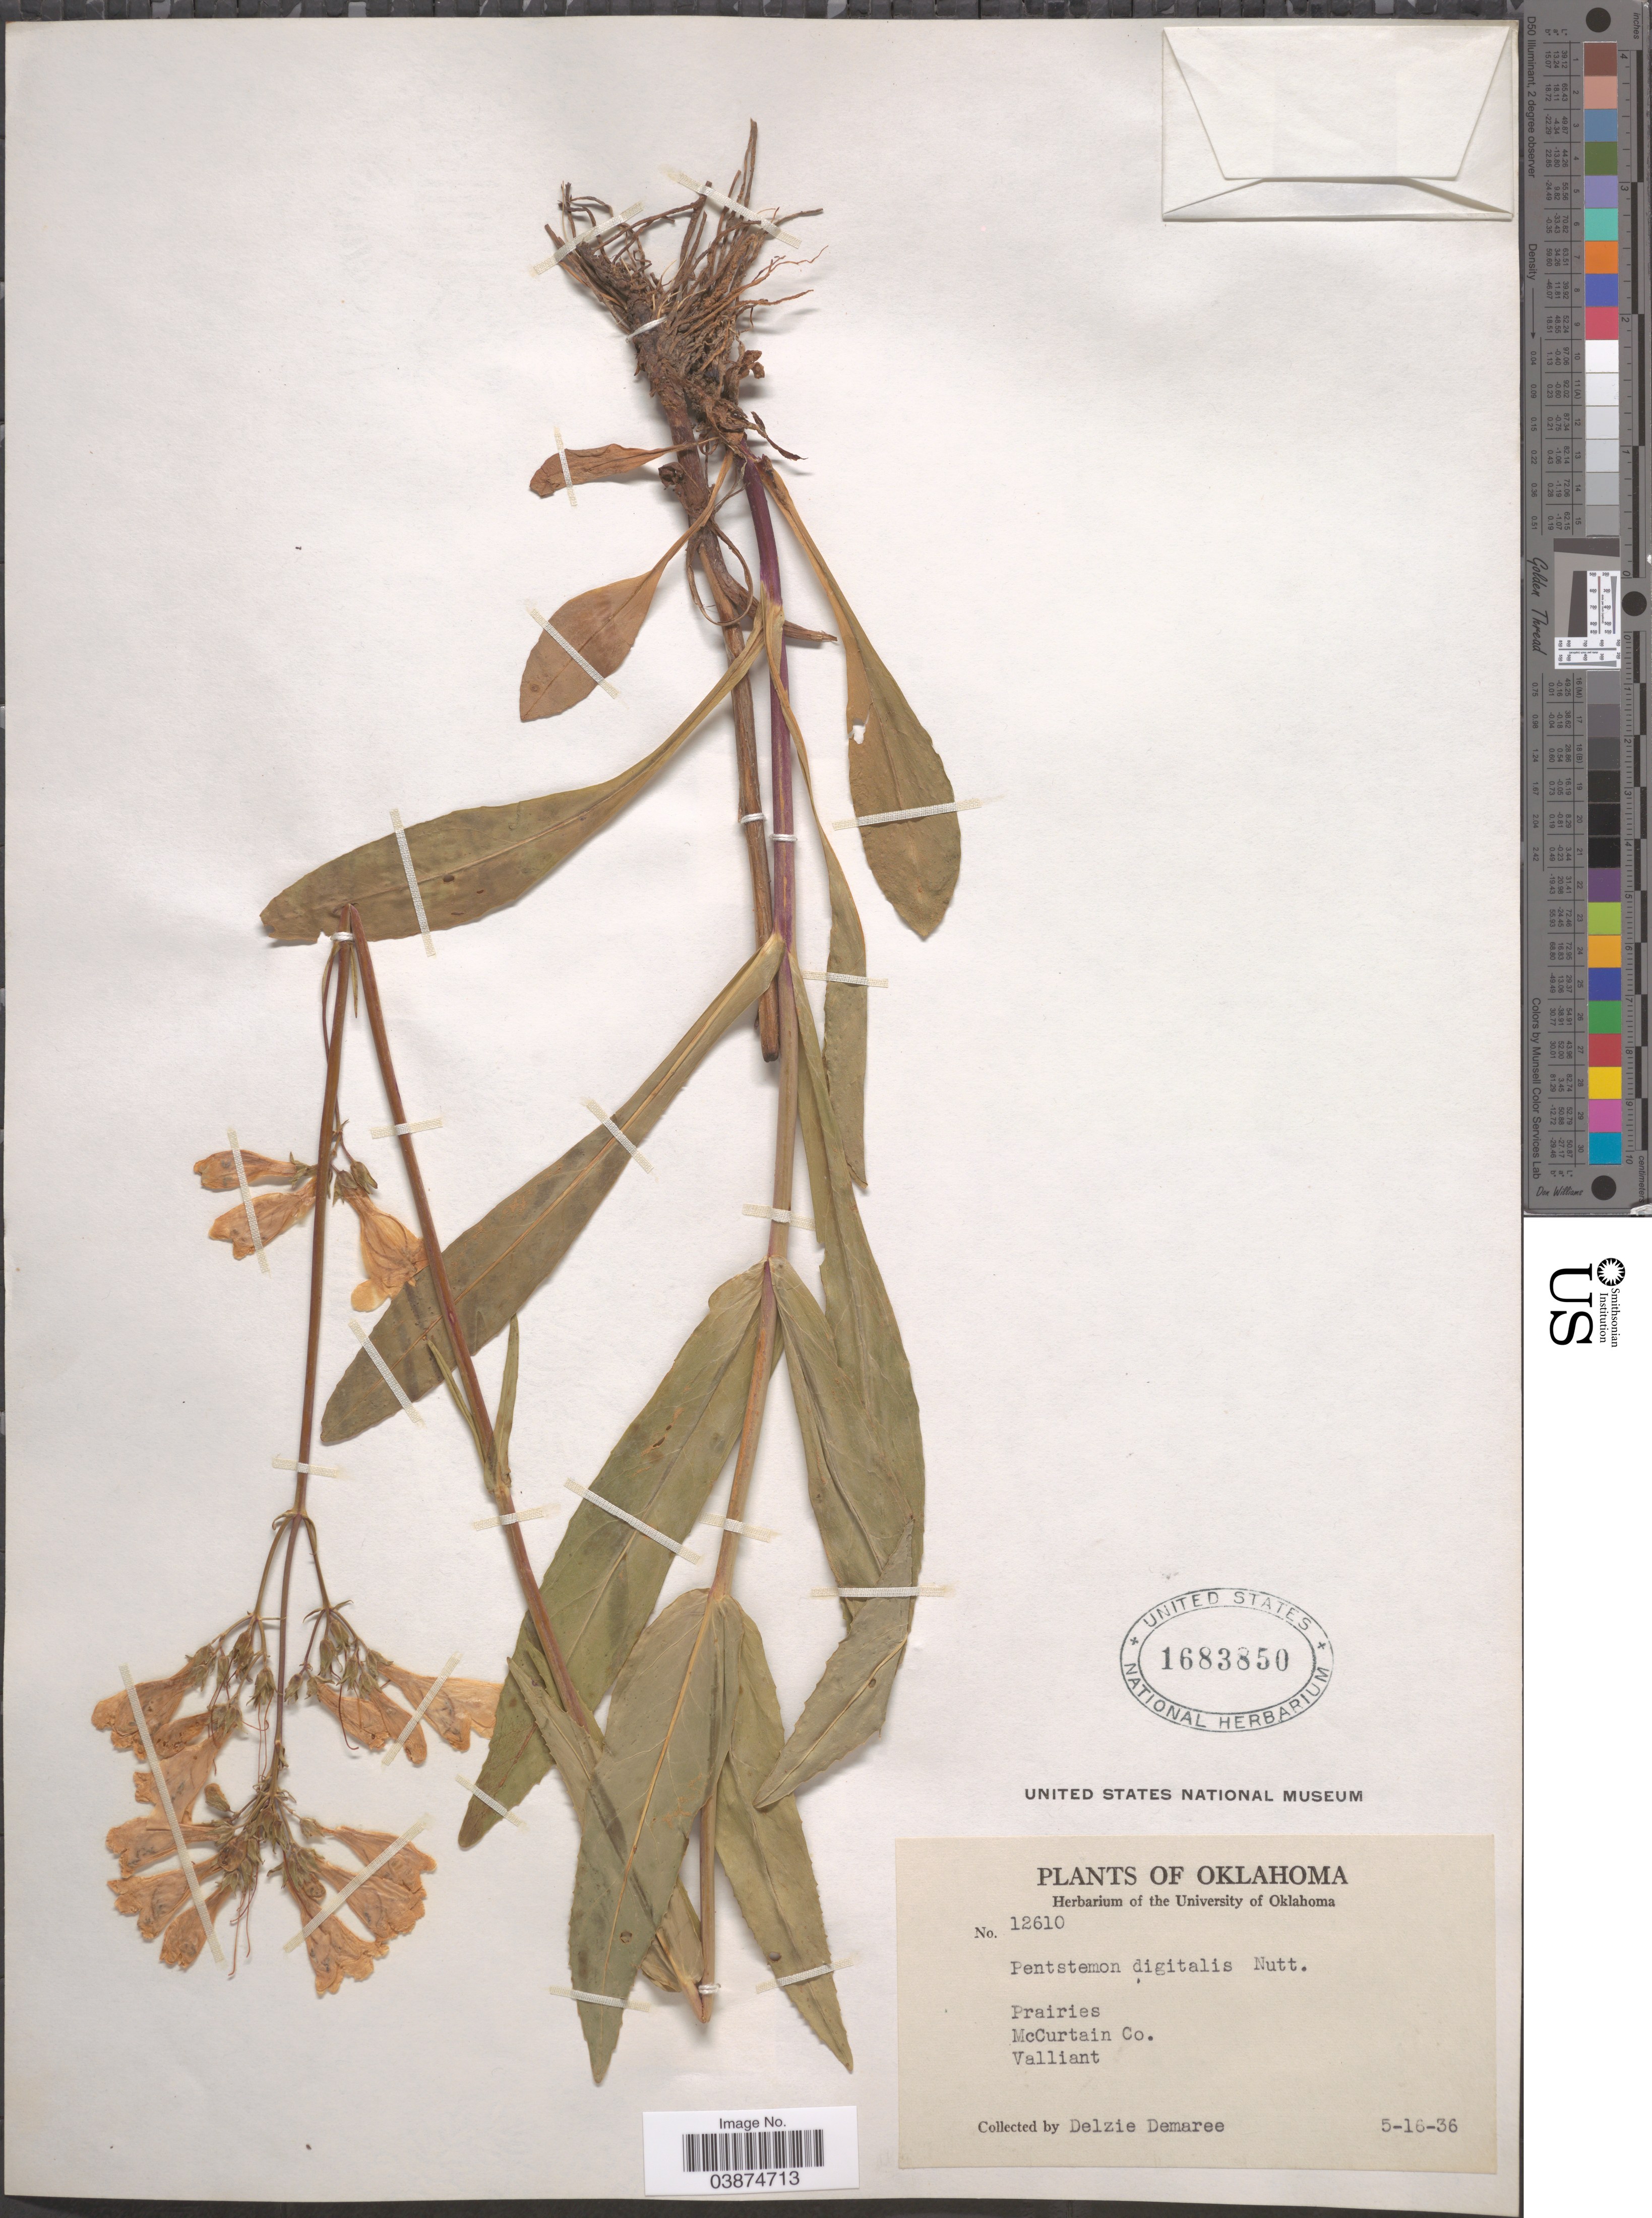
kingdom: Plantae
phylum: Tracheophyta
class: Magnoliopsida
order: Lamiales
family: Plantaginaceae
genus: Penstemon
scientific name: Penstemon digitalis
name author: Nutt. ex Sims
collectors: D. Demaree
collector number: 12610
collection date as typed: Transcribed d/m/y: 16/5/36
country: United States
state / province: Oklahoma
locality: Prairies. McCurtain Co.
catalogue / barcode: US 1683850